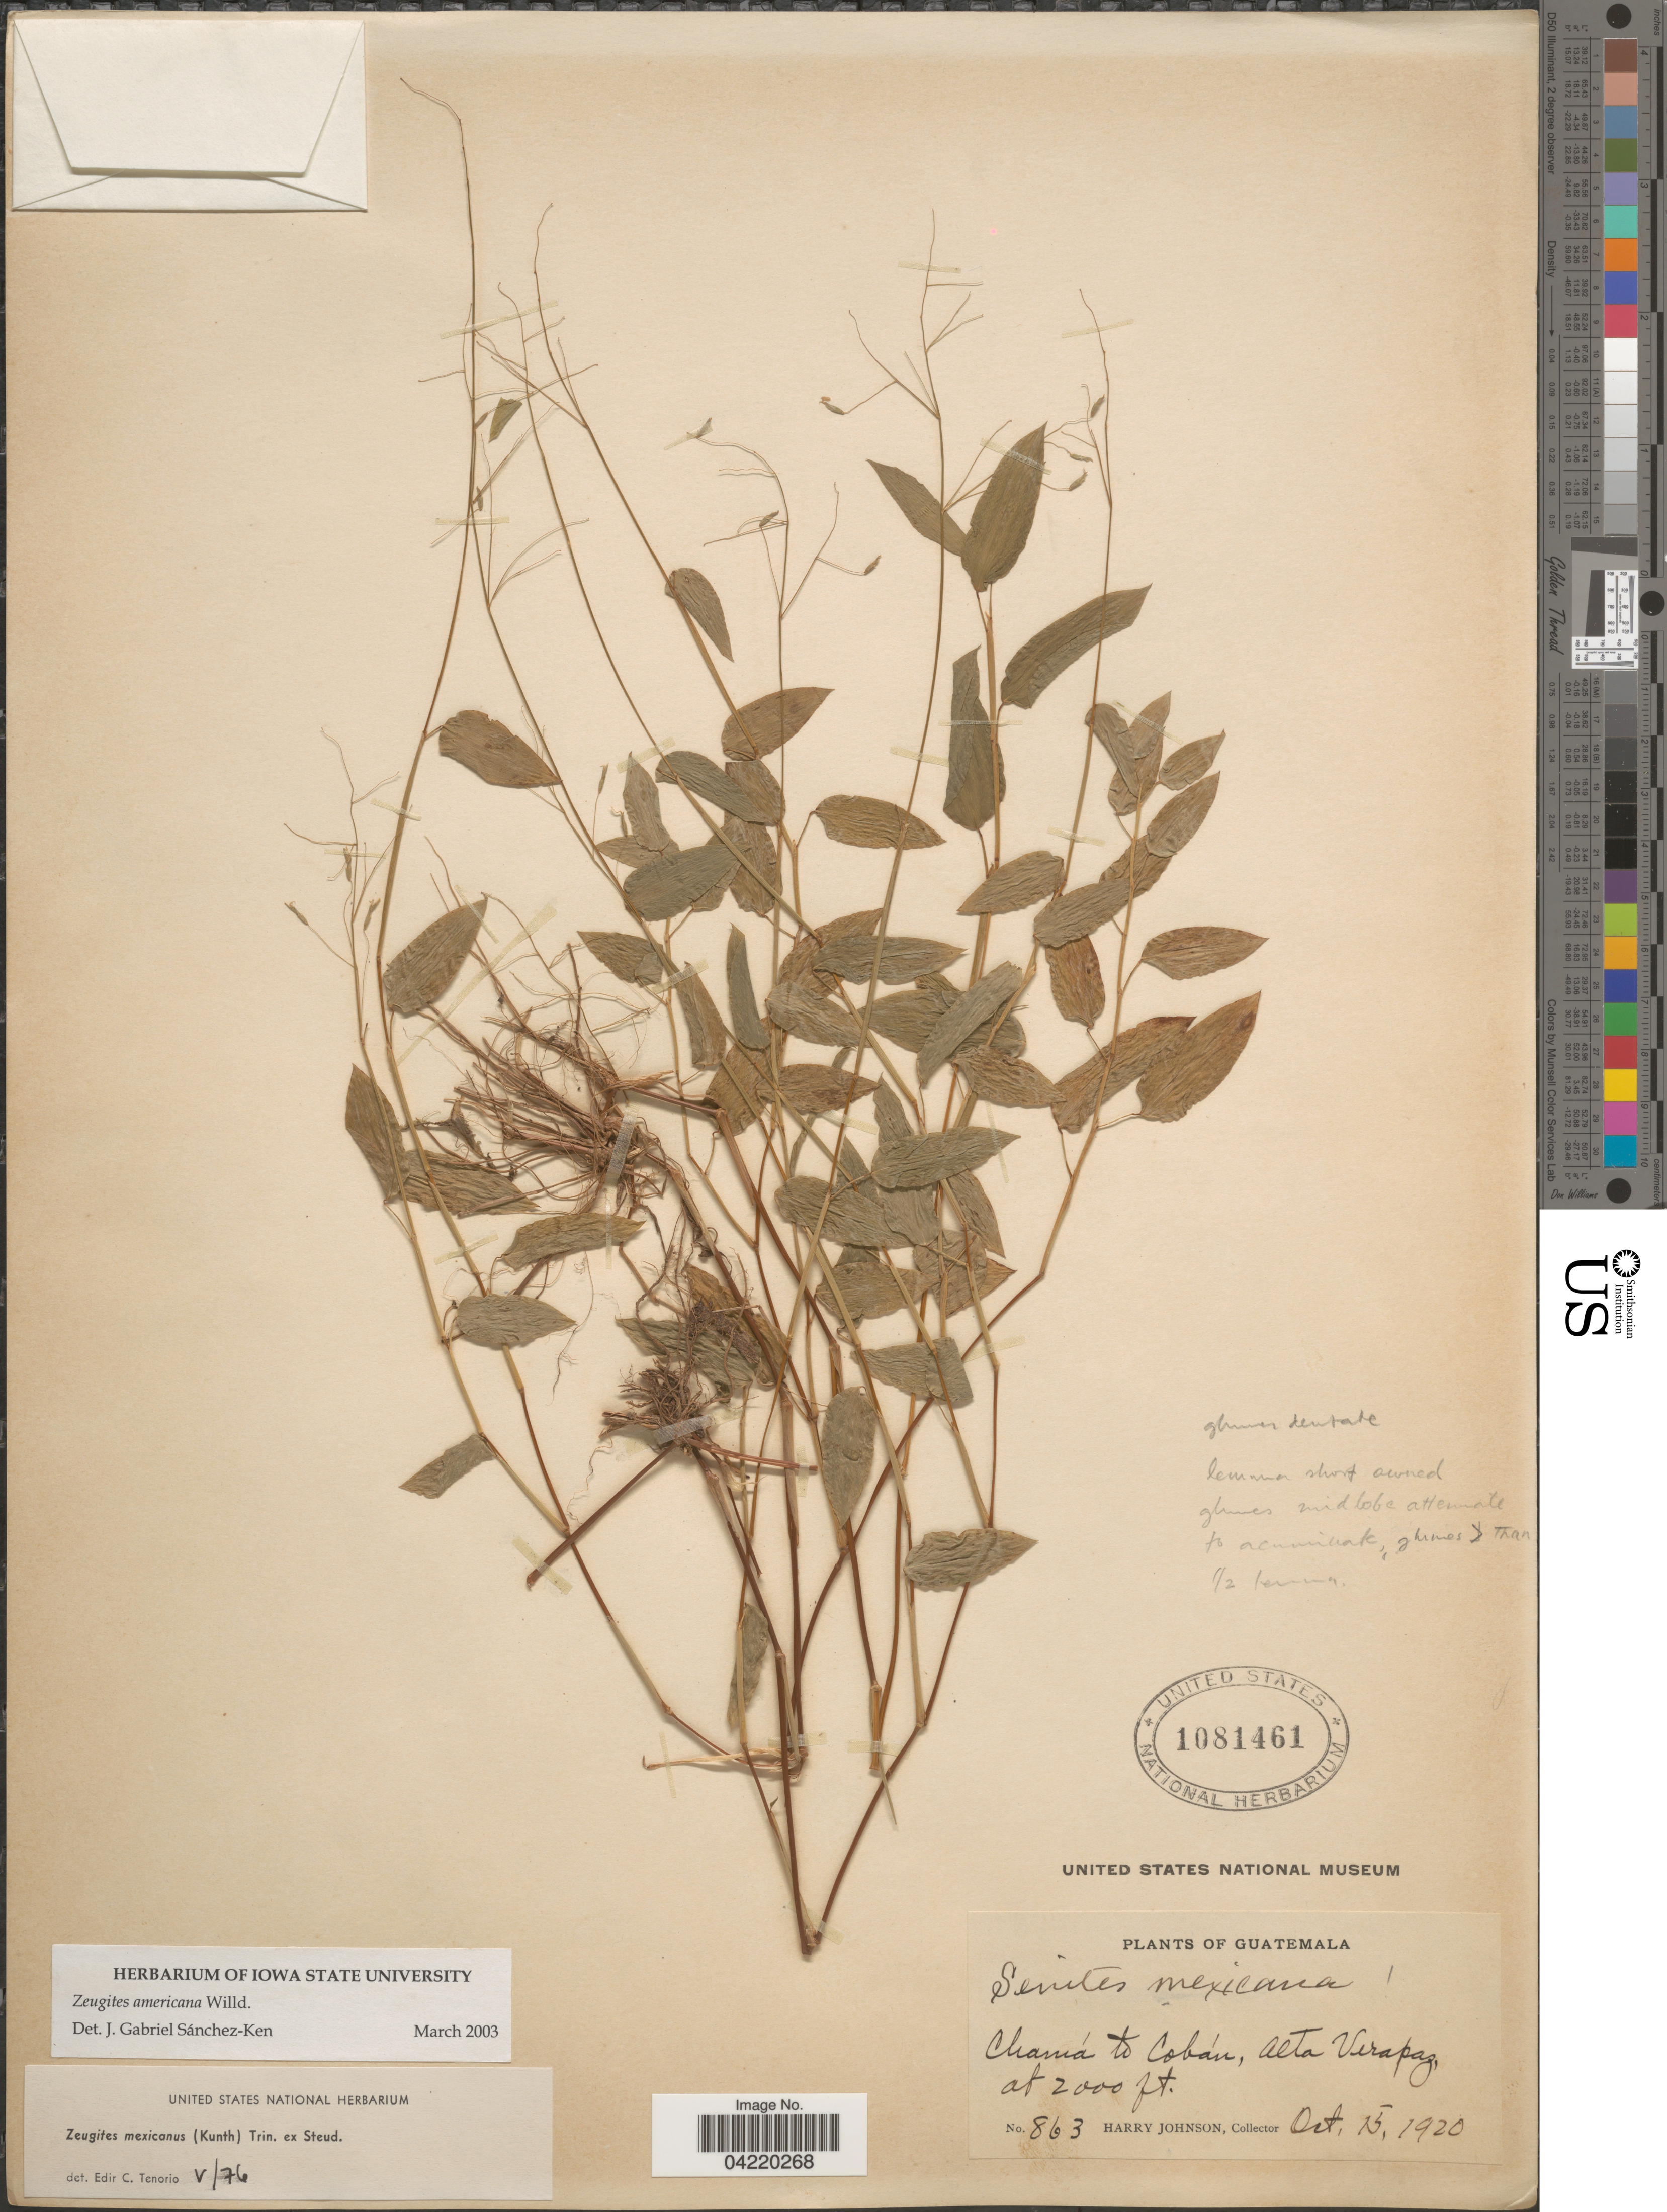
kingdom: Plantae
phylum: Tracheophyta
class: Liliopsida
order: Poales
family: Poaceae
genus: Zeugites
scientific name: Zeugites americanus var. mexicanus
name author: (Kunth) McVaugh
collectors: H. Johnson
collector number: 863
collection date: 1920-10-15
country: Guatemala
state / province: Alta Verapaz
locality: Chamá to Cobán.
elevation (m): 610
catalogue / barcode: US 1081461